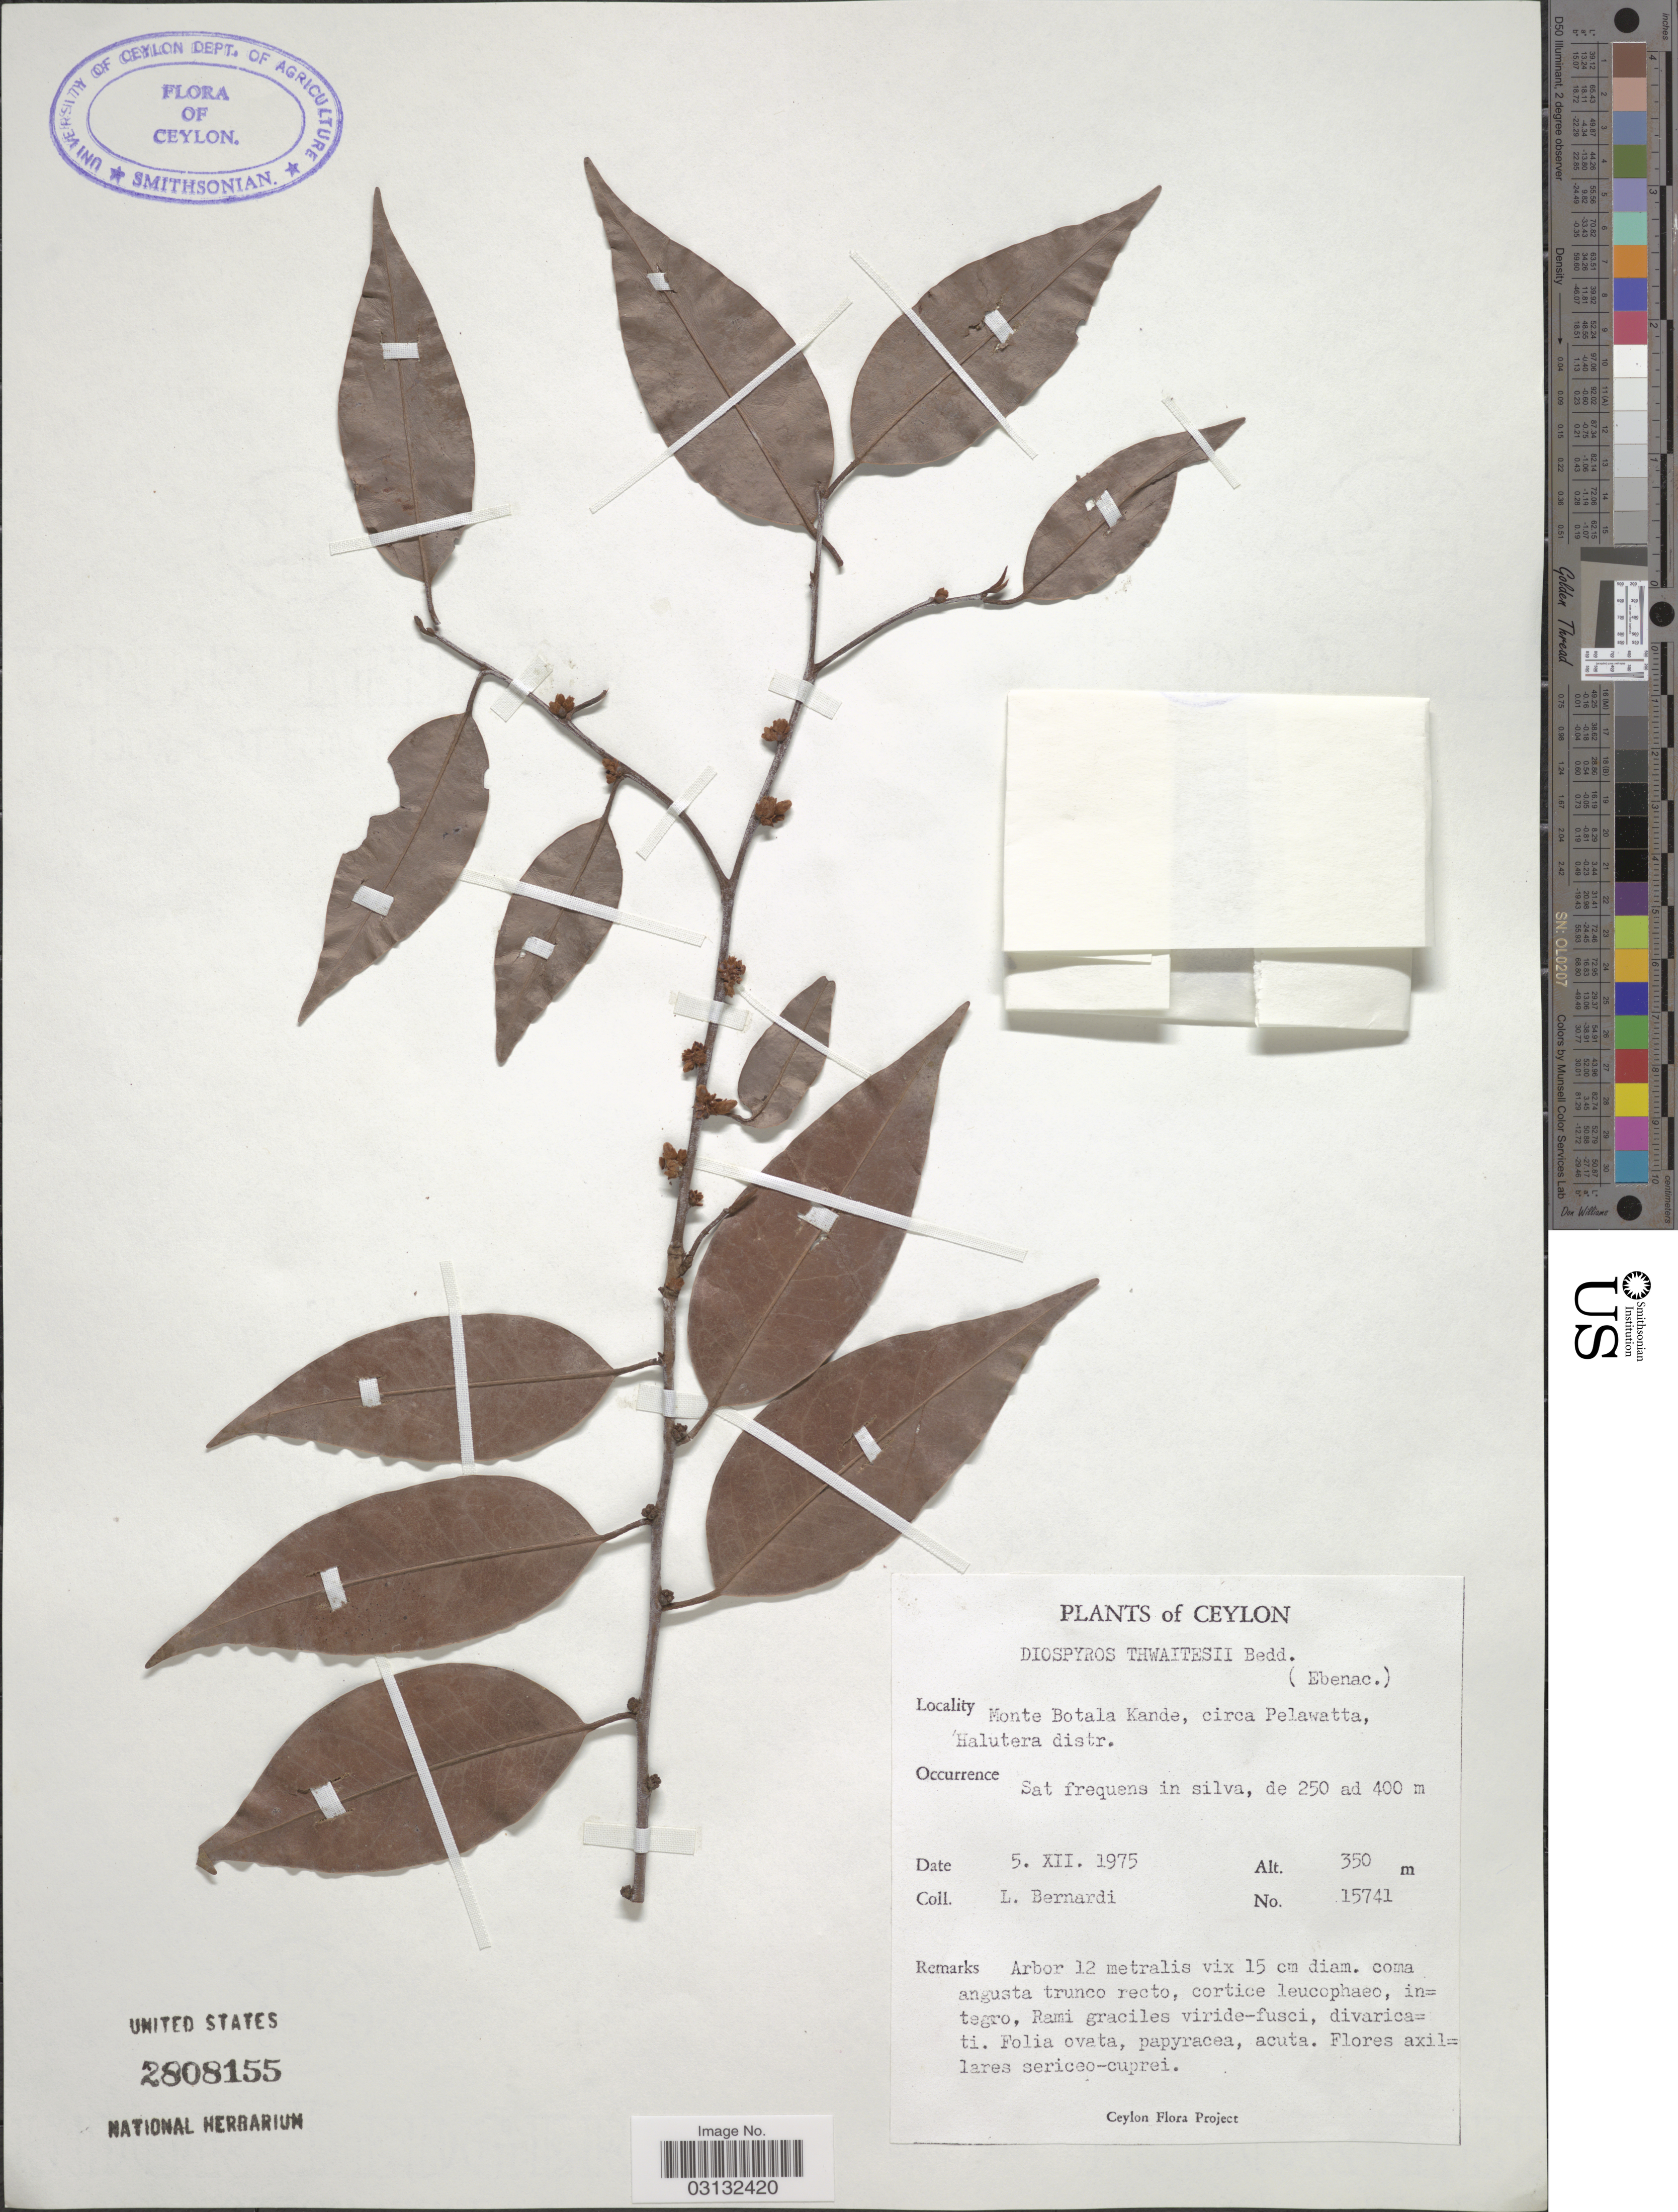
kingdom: Plantae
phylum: Tracheophyta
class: Magnoliopsida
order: Ericales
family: Ebenaceae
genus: Diospyros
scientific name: Diospyros thwaitesii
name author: Bedd.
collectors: L. Bernardi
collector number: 15741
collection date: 1975-12-05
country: Sri Lanka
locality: Ceylon. Monte Botala Kande, circa Pelawatta, Halutera distr.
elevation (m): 350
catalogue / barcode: US 2808155